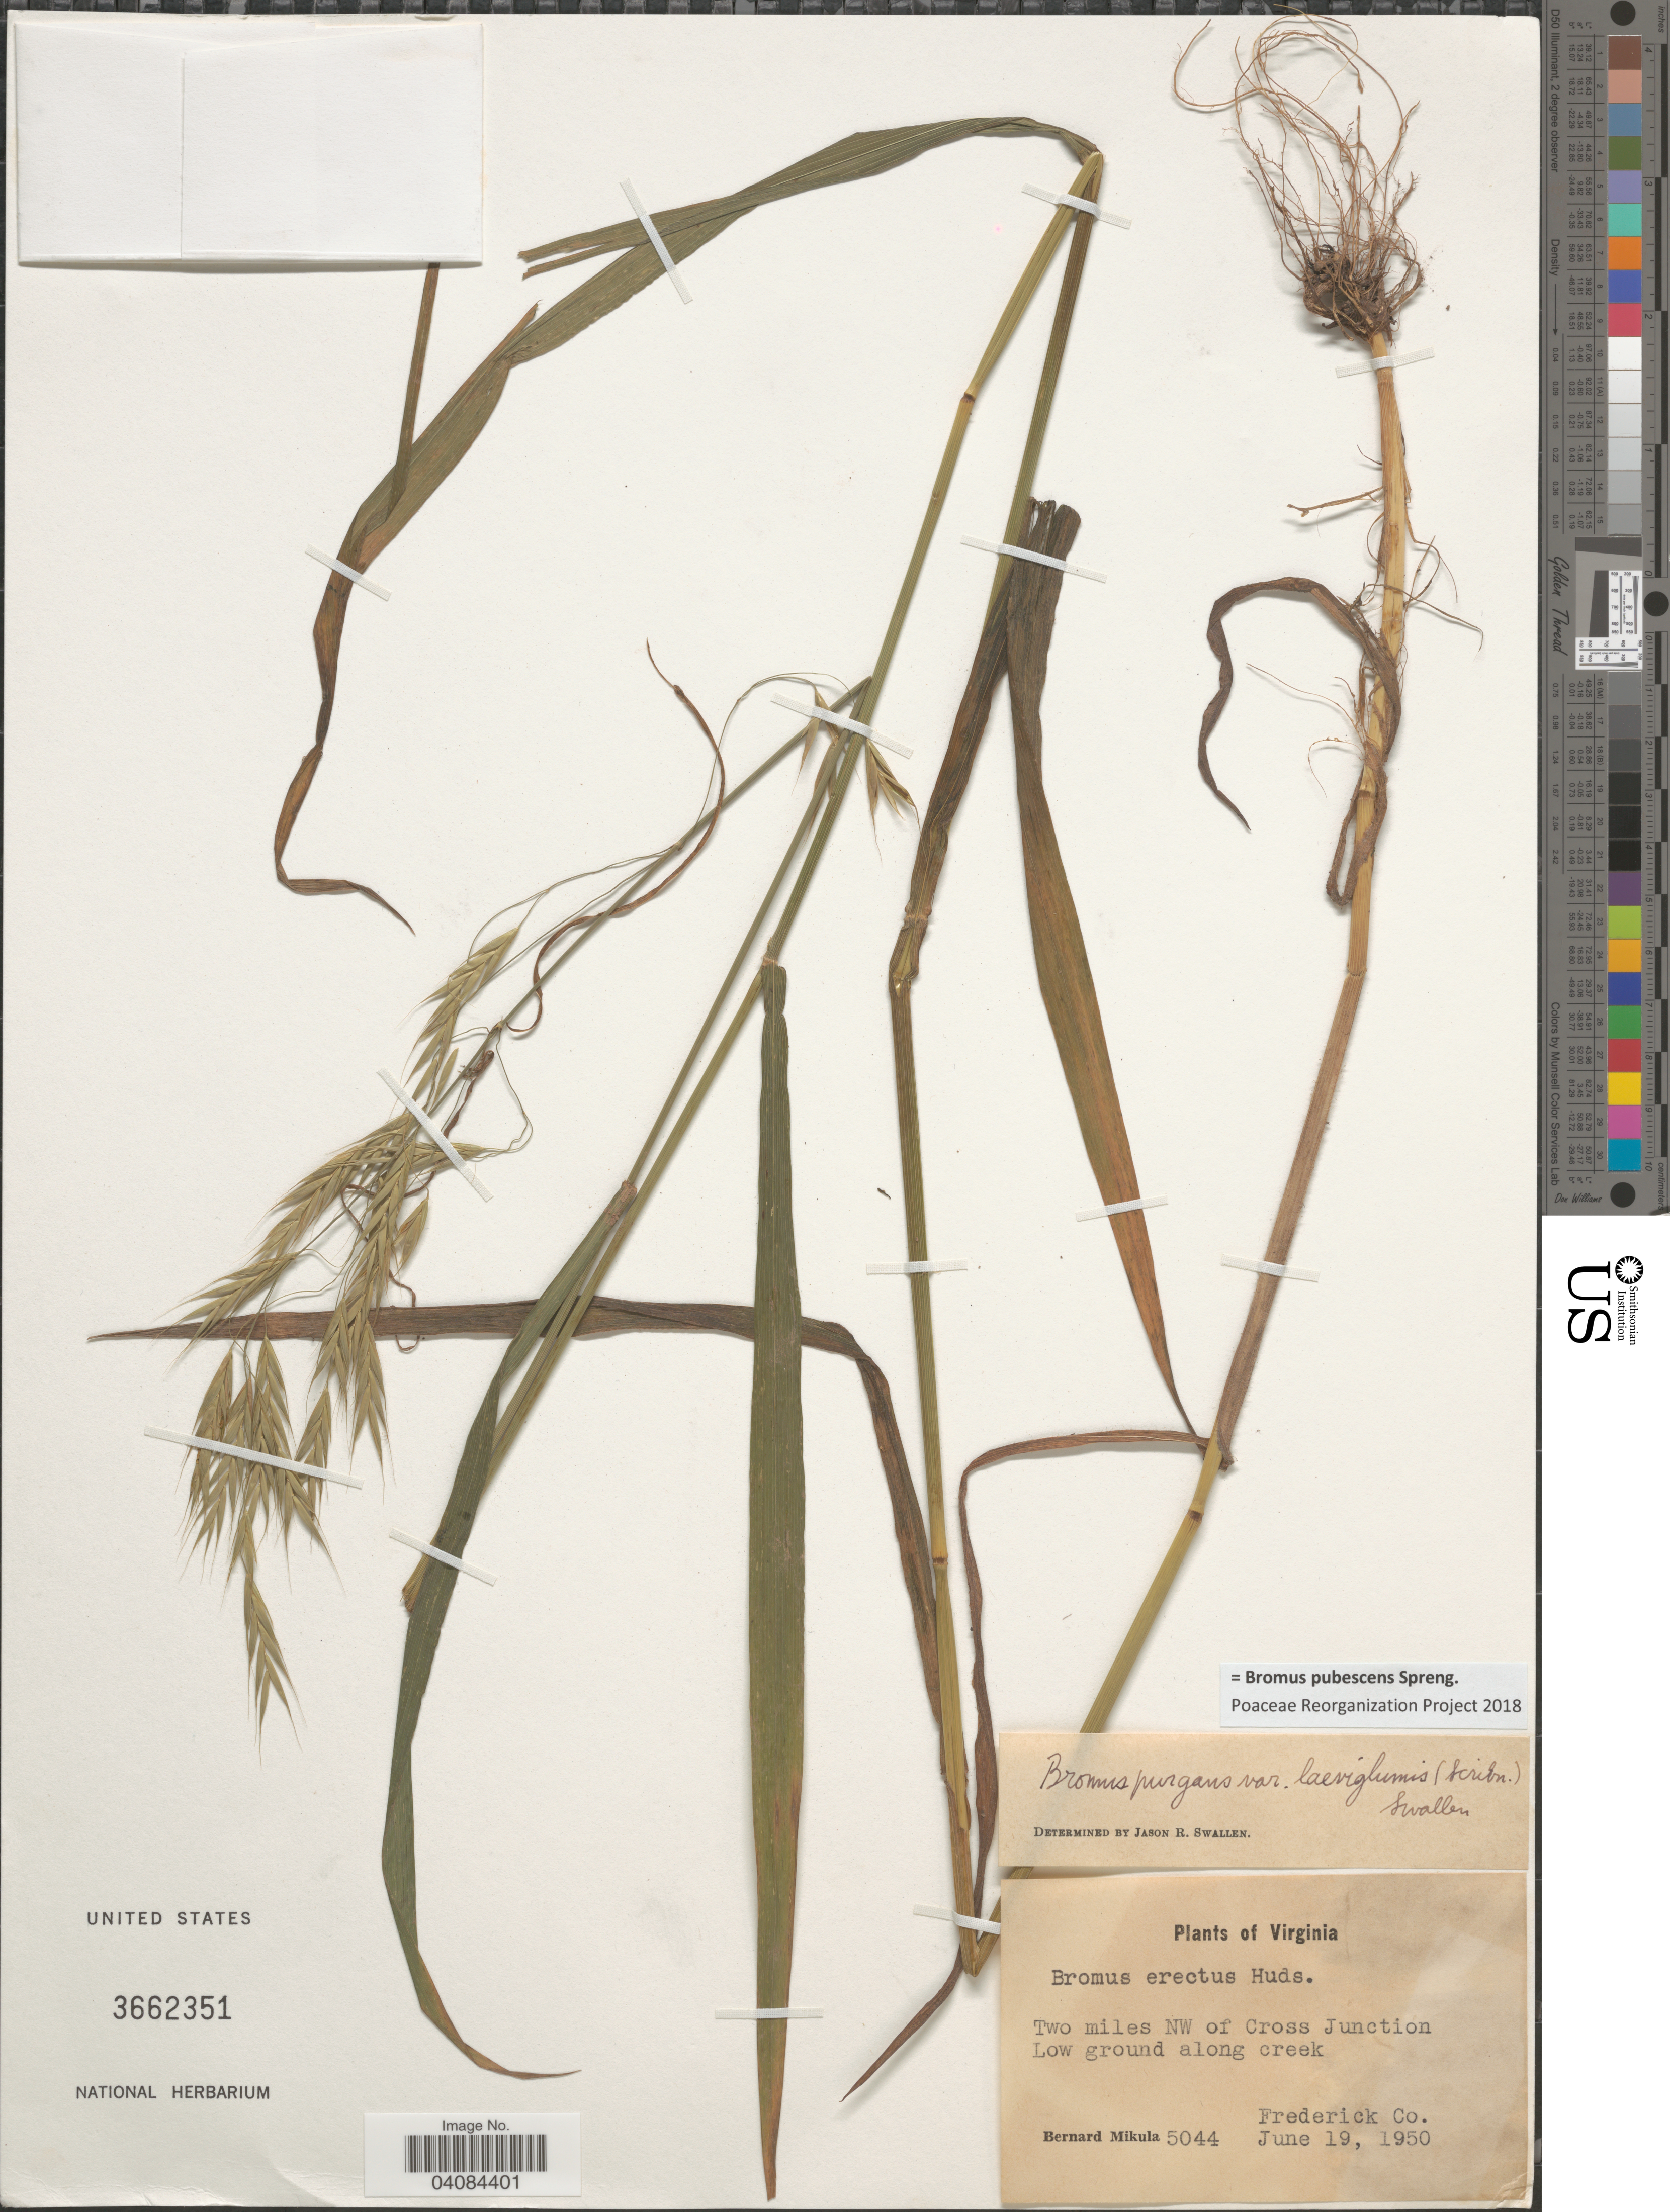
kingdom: Plantae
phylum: Tracheophyta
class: Liliopsida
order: Poales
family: Poaceae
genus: Bromus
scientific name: Bromus pubescens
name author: Muhl. ex Willd.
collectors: B. Mikula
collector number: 5044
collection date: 1950-06-19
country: United States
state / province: Virginia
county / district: Frederick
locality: Two miles NW of Cross Junction. Frederick Co.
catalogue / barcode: US 3662351